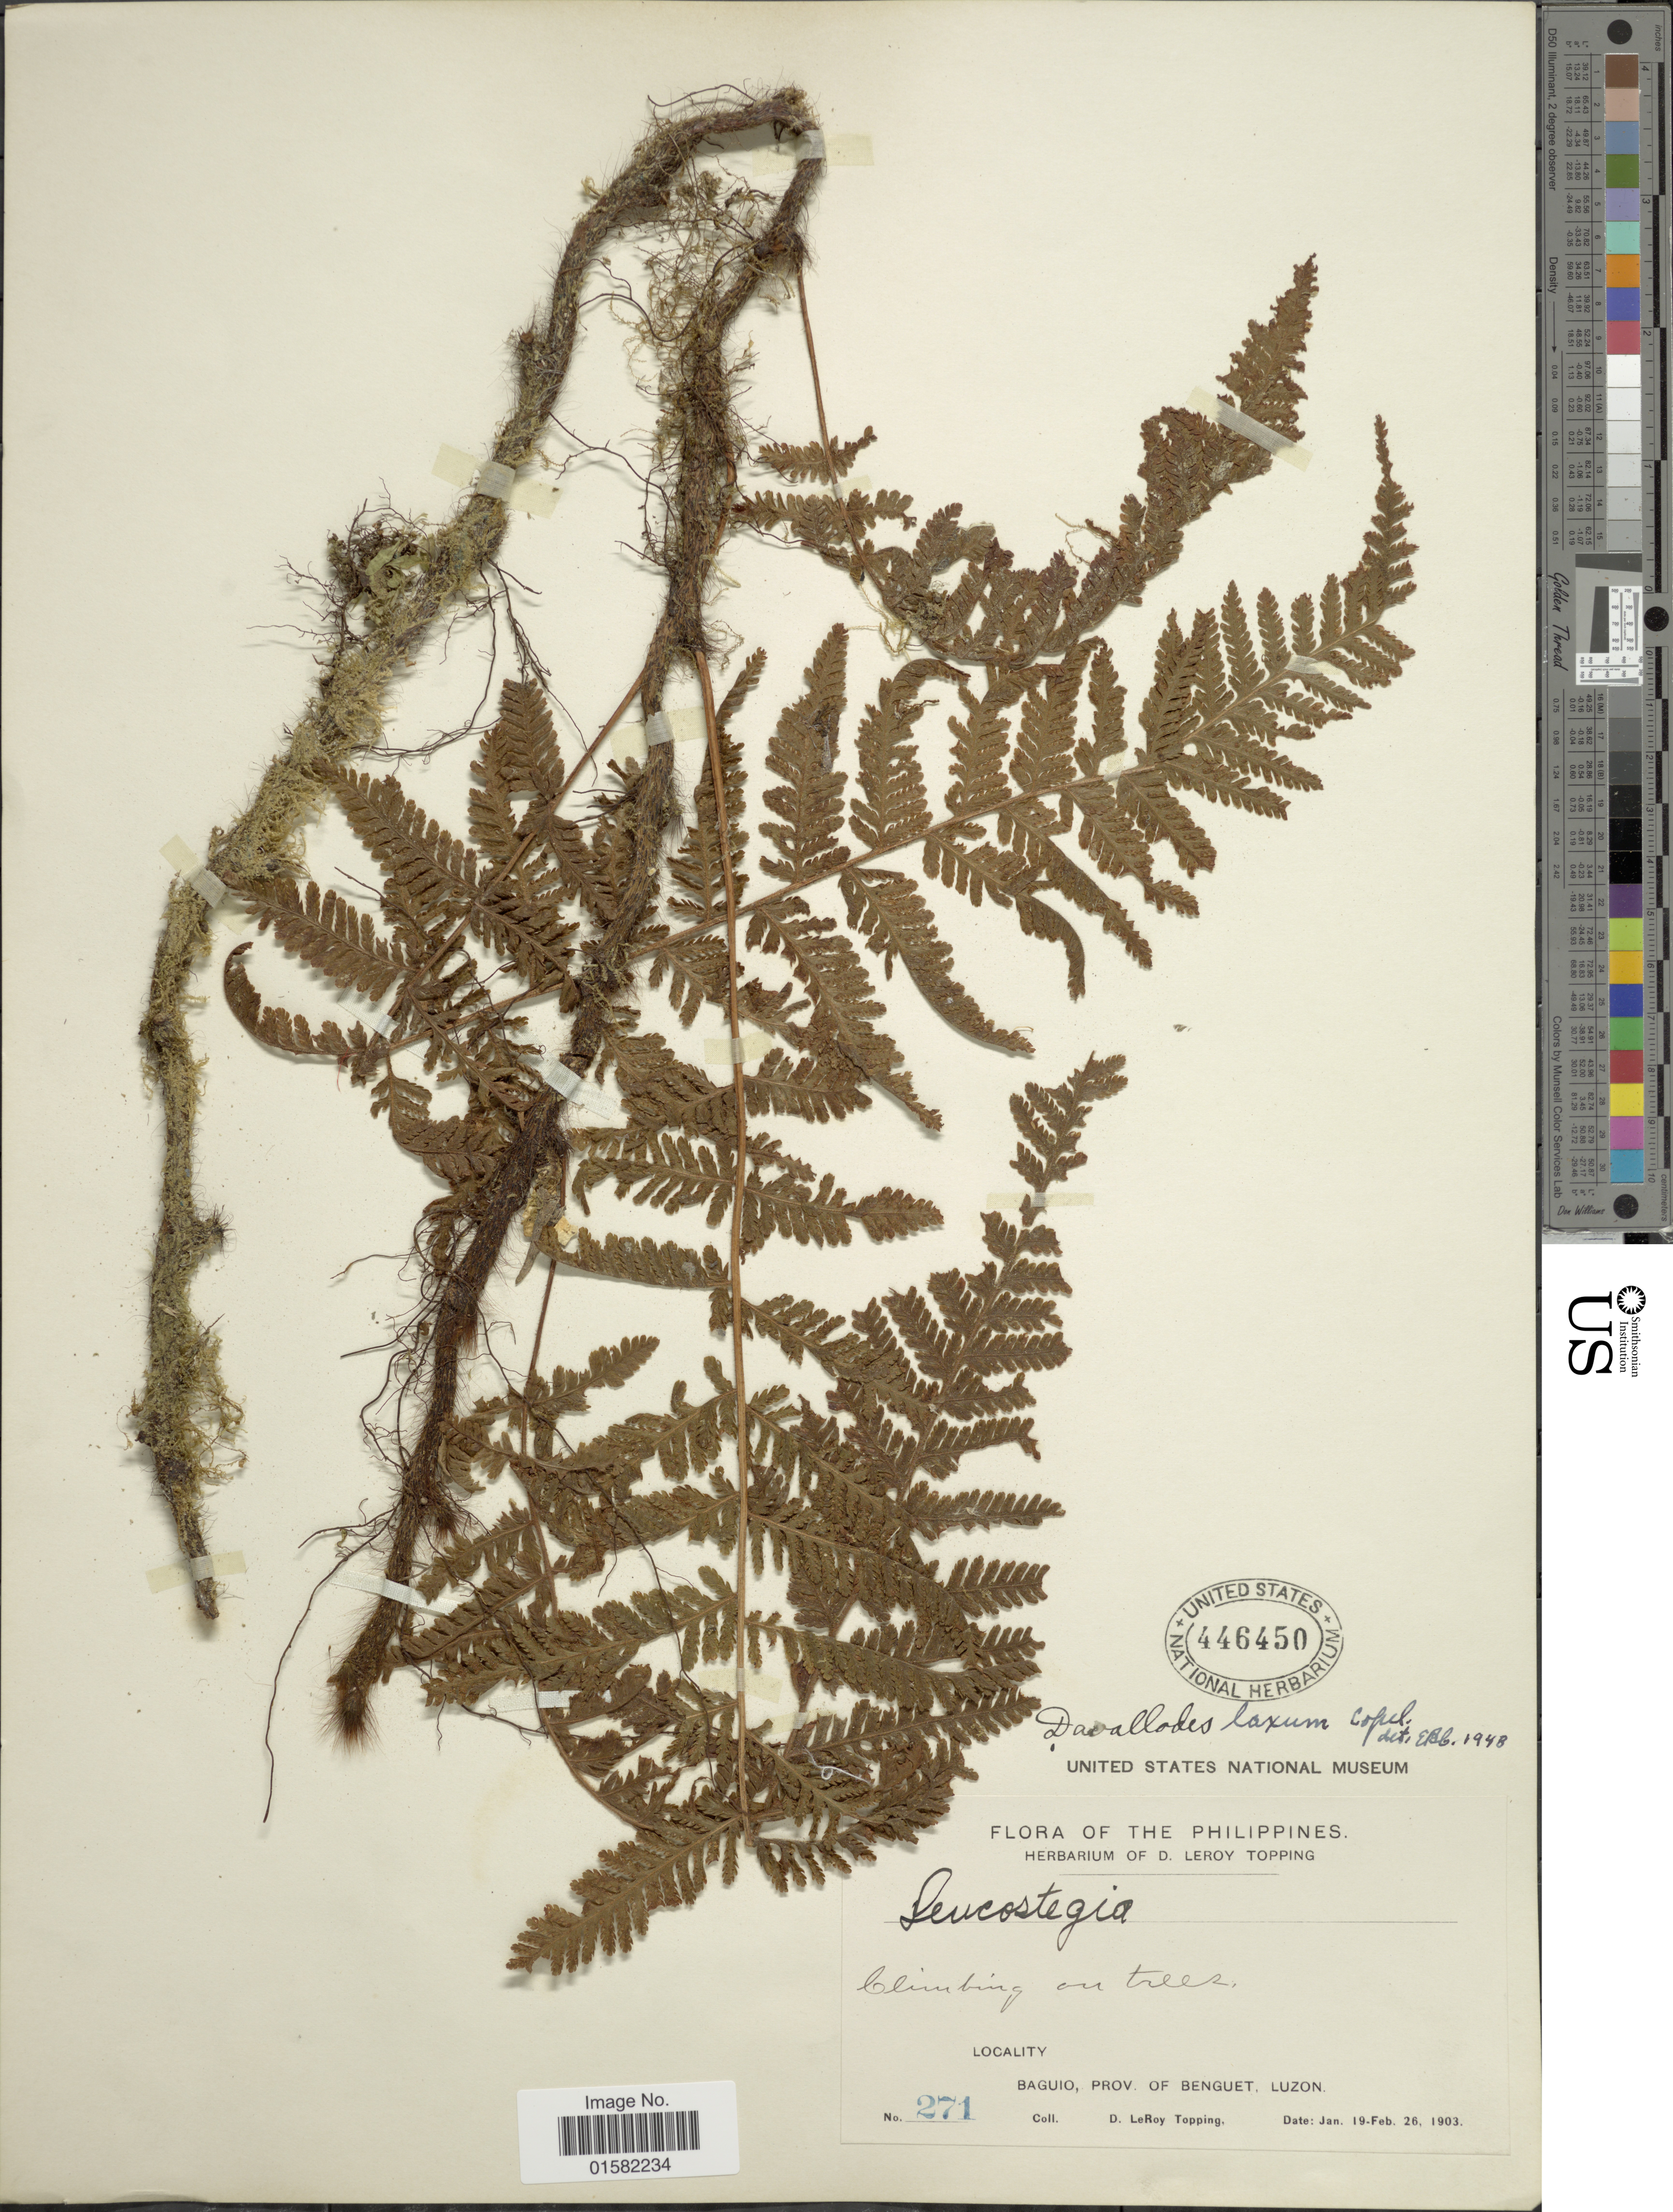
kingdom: Plantae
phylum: Tracheophyta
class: Polypodiopsida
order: Polypodiales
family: Davalliaceae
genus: Davallodes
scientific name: Davallodes laxum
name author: Copel. ex Copel.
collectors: D. L. Topping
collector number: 271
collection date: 1903-01-19/1903-02-26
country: Philippines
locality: Baguio, prov. of Benguet, Luzon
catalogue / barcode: US 446450